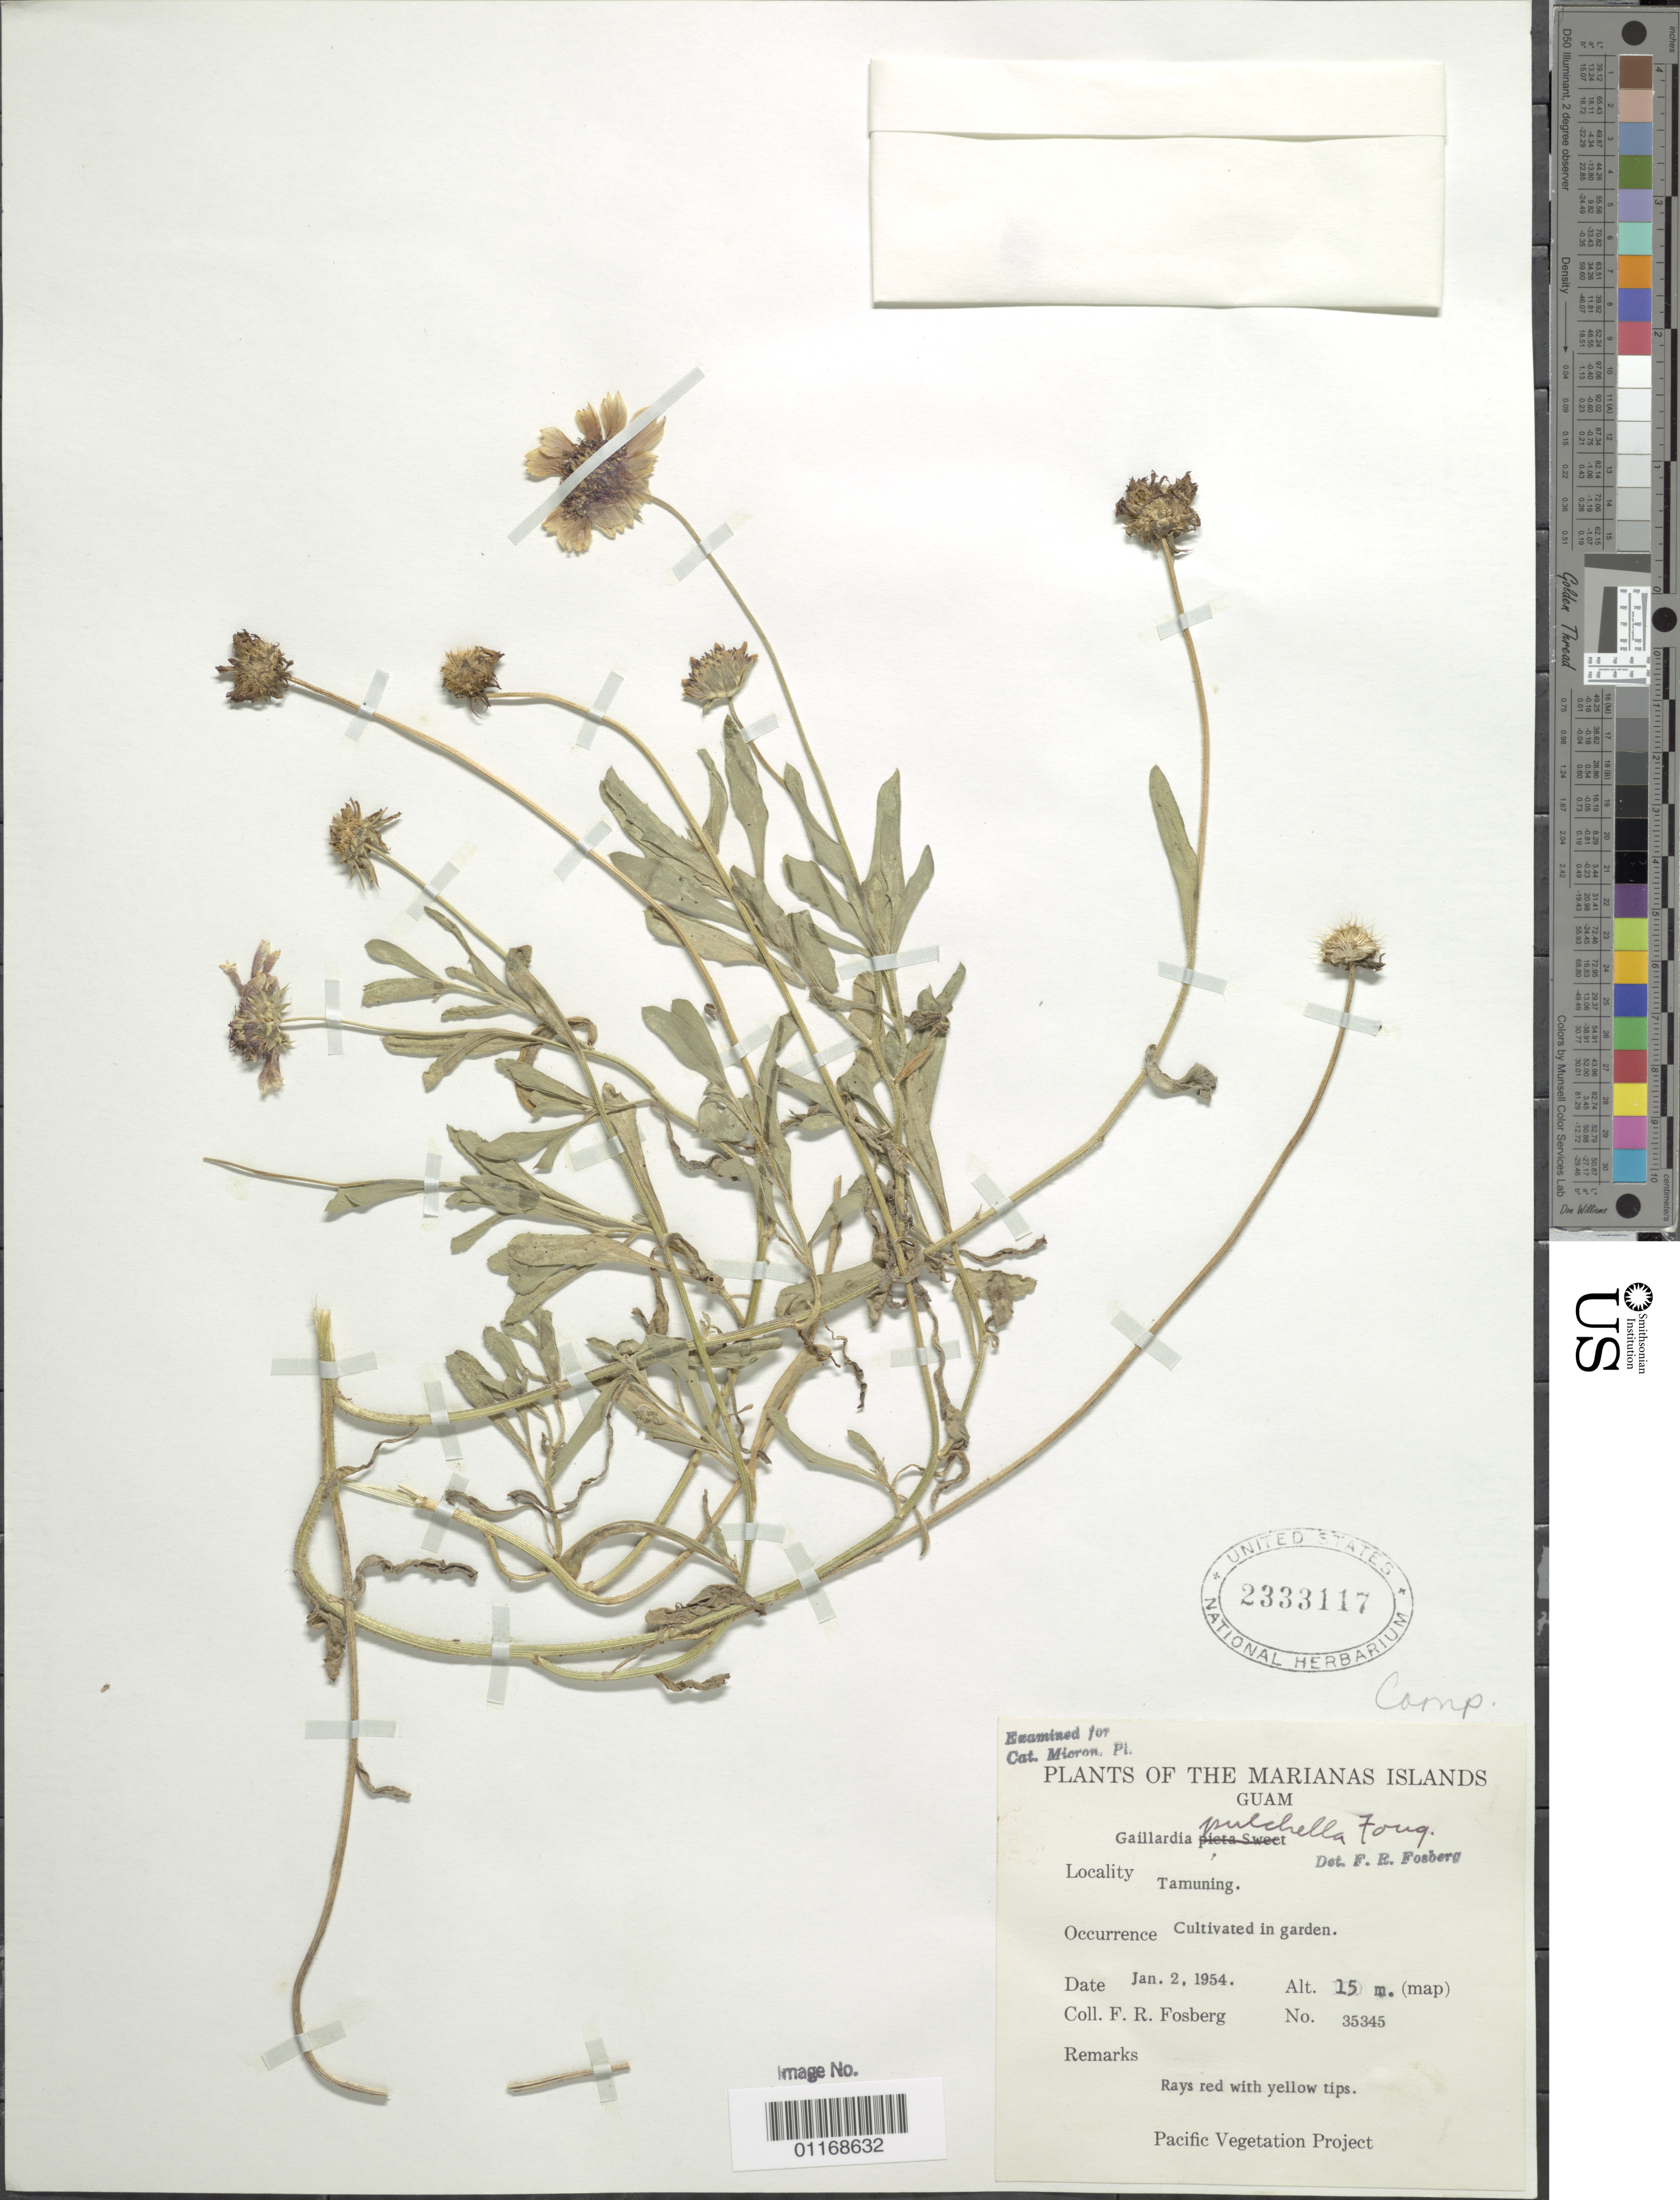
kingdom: Plantae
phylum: Tracheophyta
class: Magnoliopsida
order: Asterales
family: Asteraceae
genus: Gaillardia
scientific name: Gaillardia pulchella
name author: Foug.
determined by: Fosberg, F. R.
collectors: F. R. Fosberg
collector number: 35345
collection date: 1954-01-02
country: Guam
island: Guam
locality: Tamuning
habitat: Cultivated in gardens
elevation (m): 15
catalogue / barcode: US 2333117